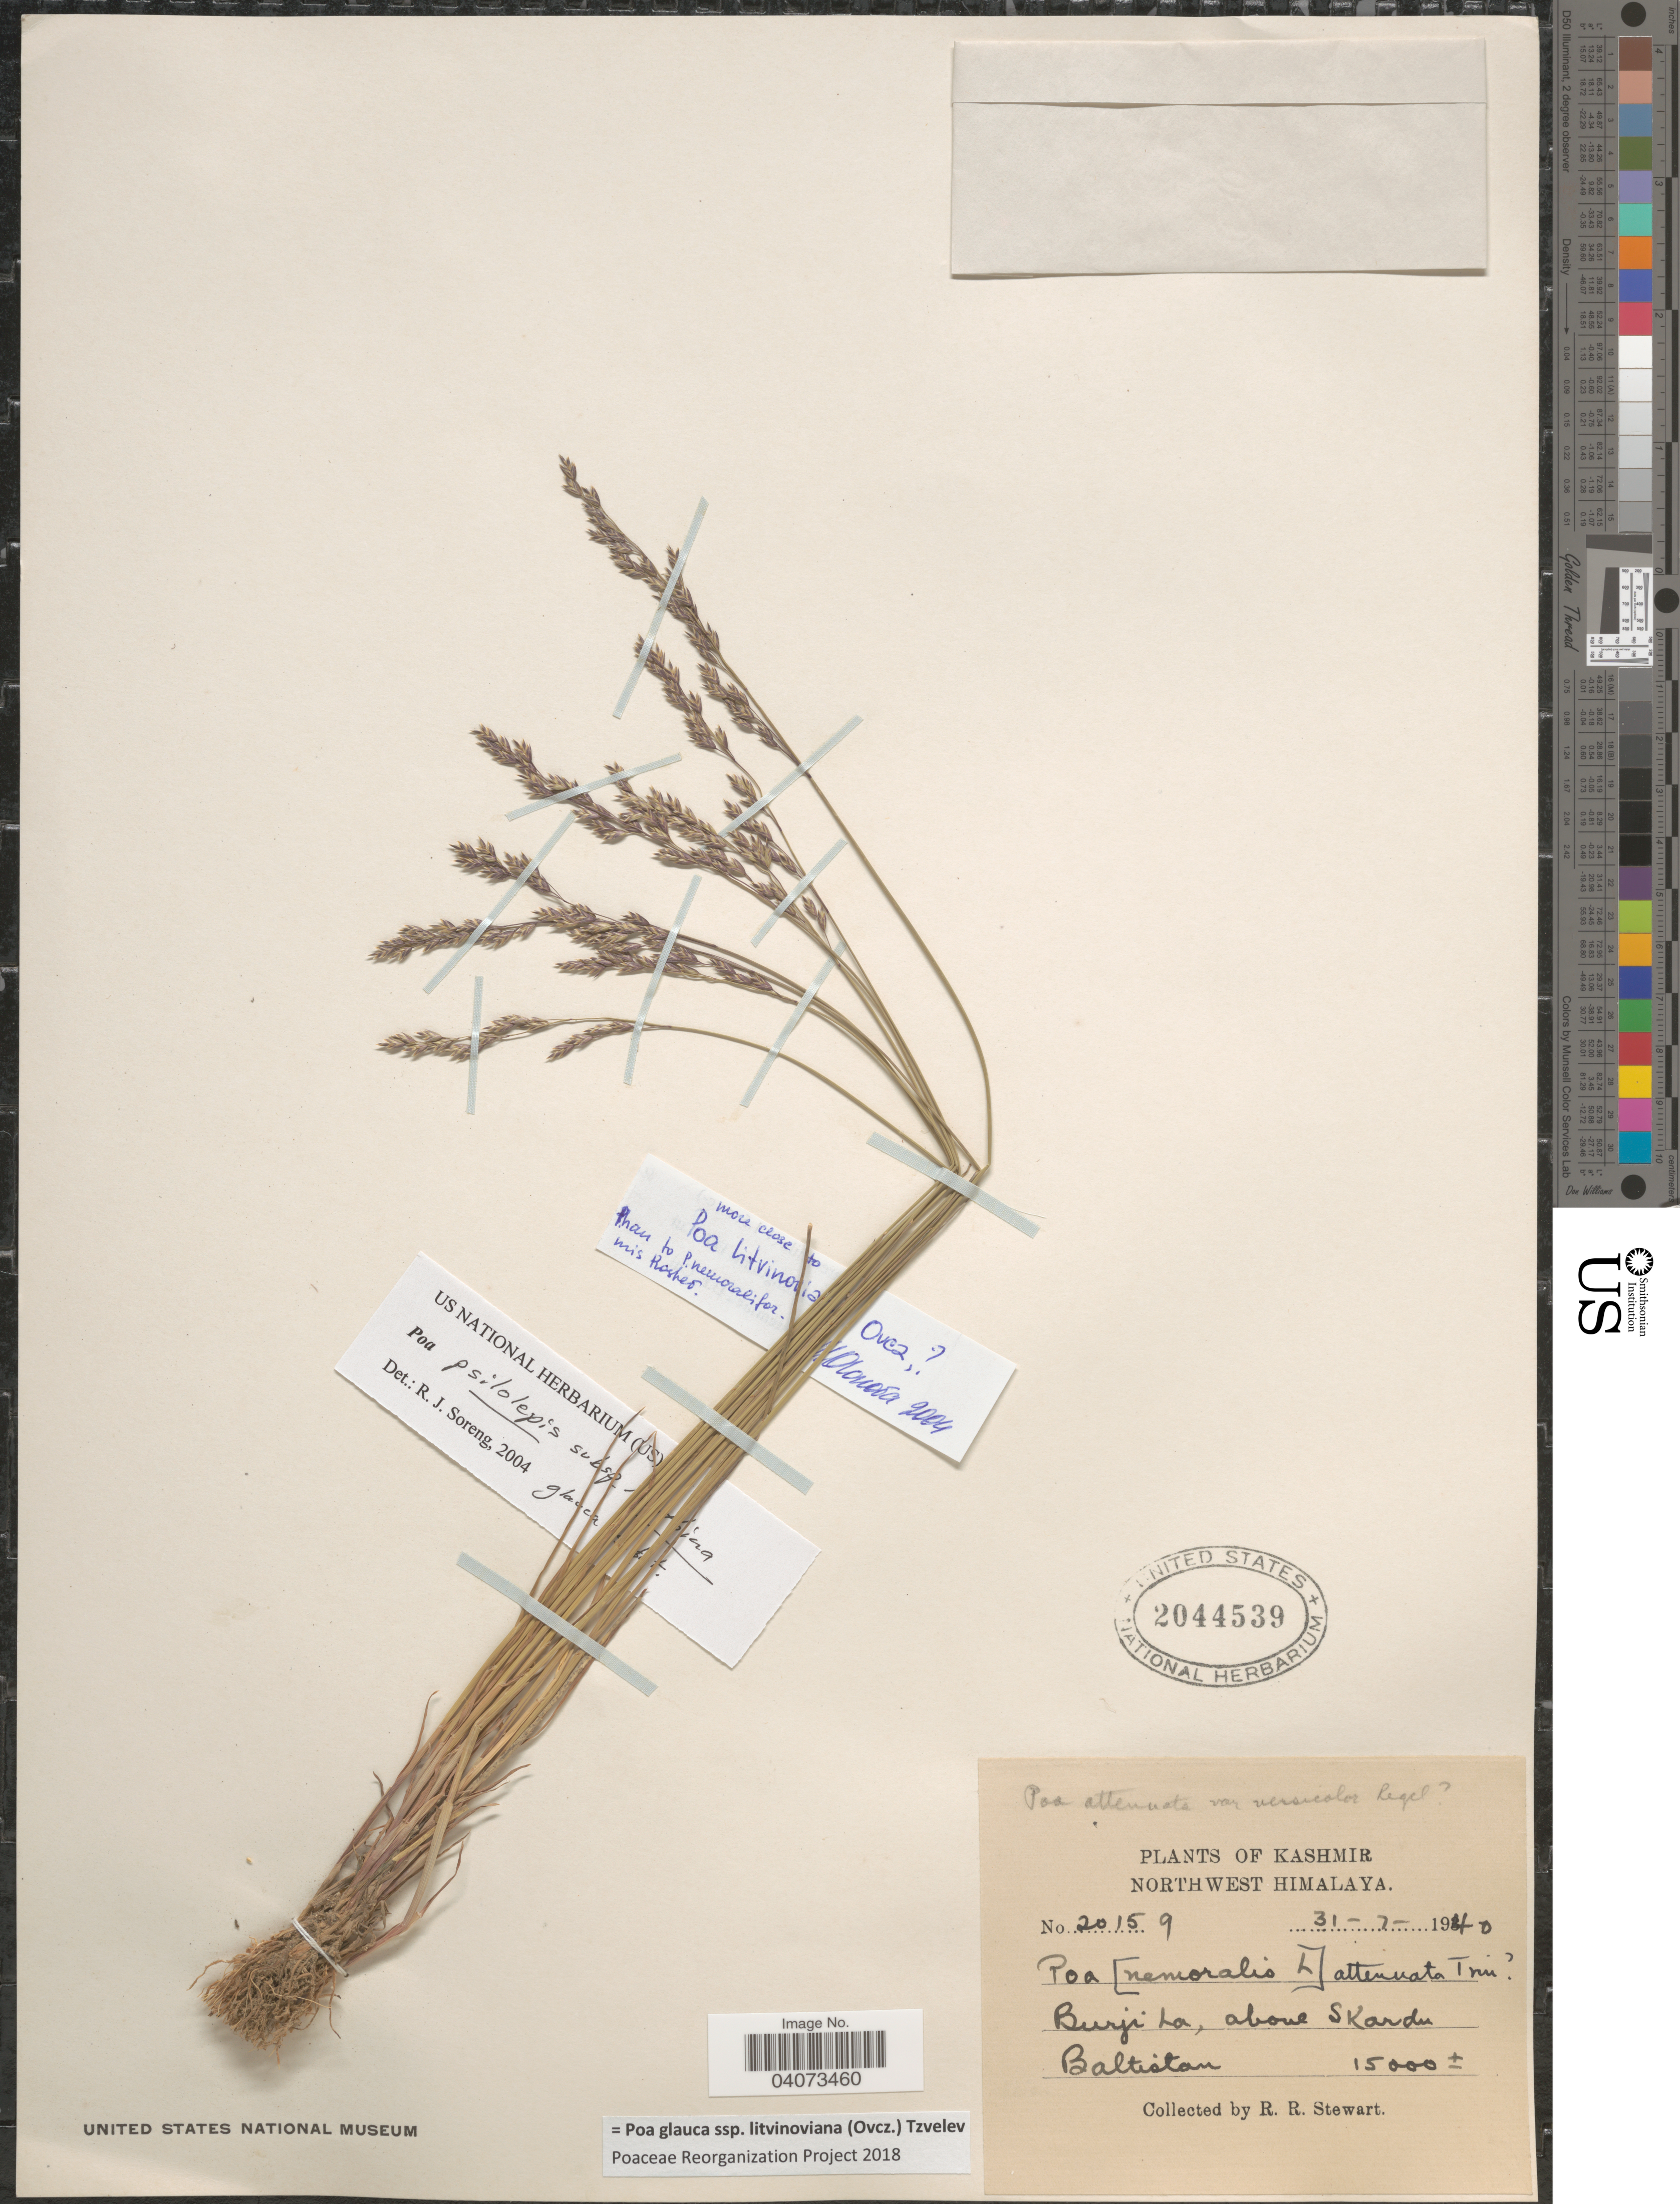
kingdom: Plantae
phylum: Tracheophyta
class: Liliopsida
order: Poales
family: Poaceae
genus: Poa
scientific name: Poa glauca subsp. litvinoviana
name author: (Ovcz.) Tzvelev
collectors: R. Stewart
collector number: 20159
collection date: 1940-07-31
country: India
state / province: Jammu and Kashmir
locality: Kashmir. Northwest Himalaya. Burji La, above Skardu Baltistan.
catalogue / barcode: US 2044539